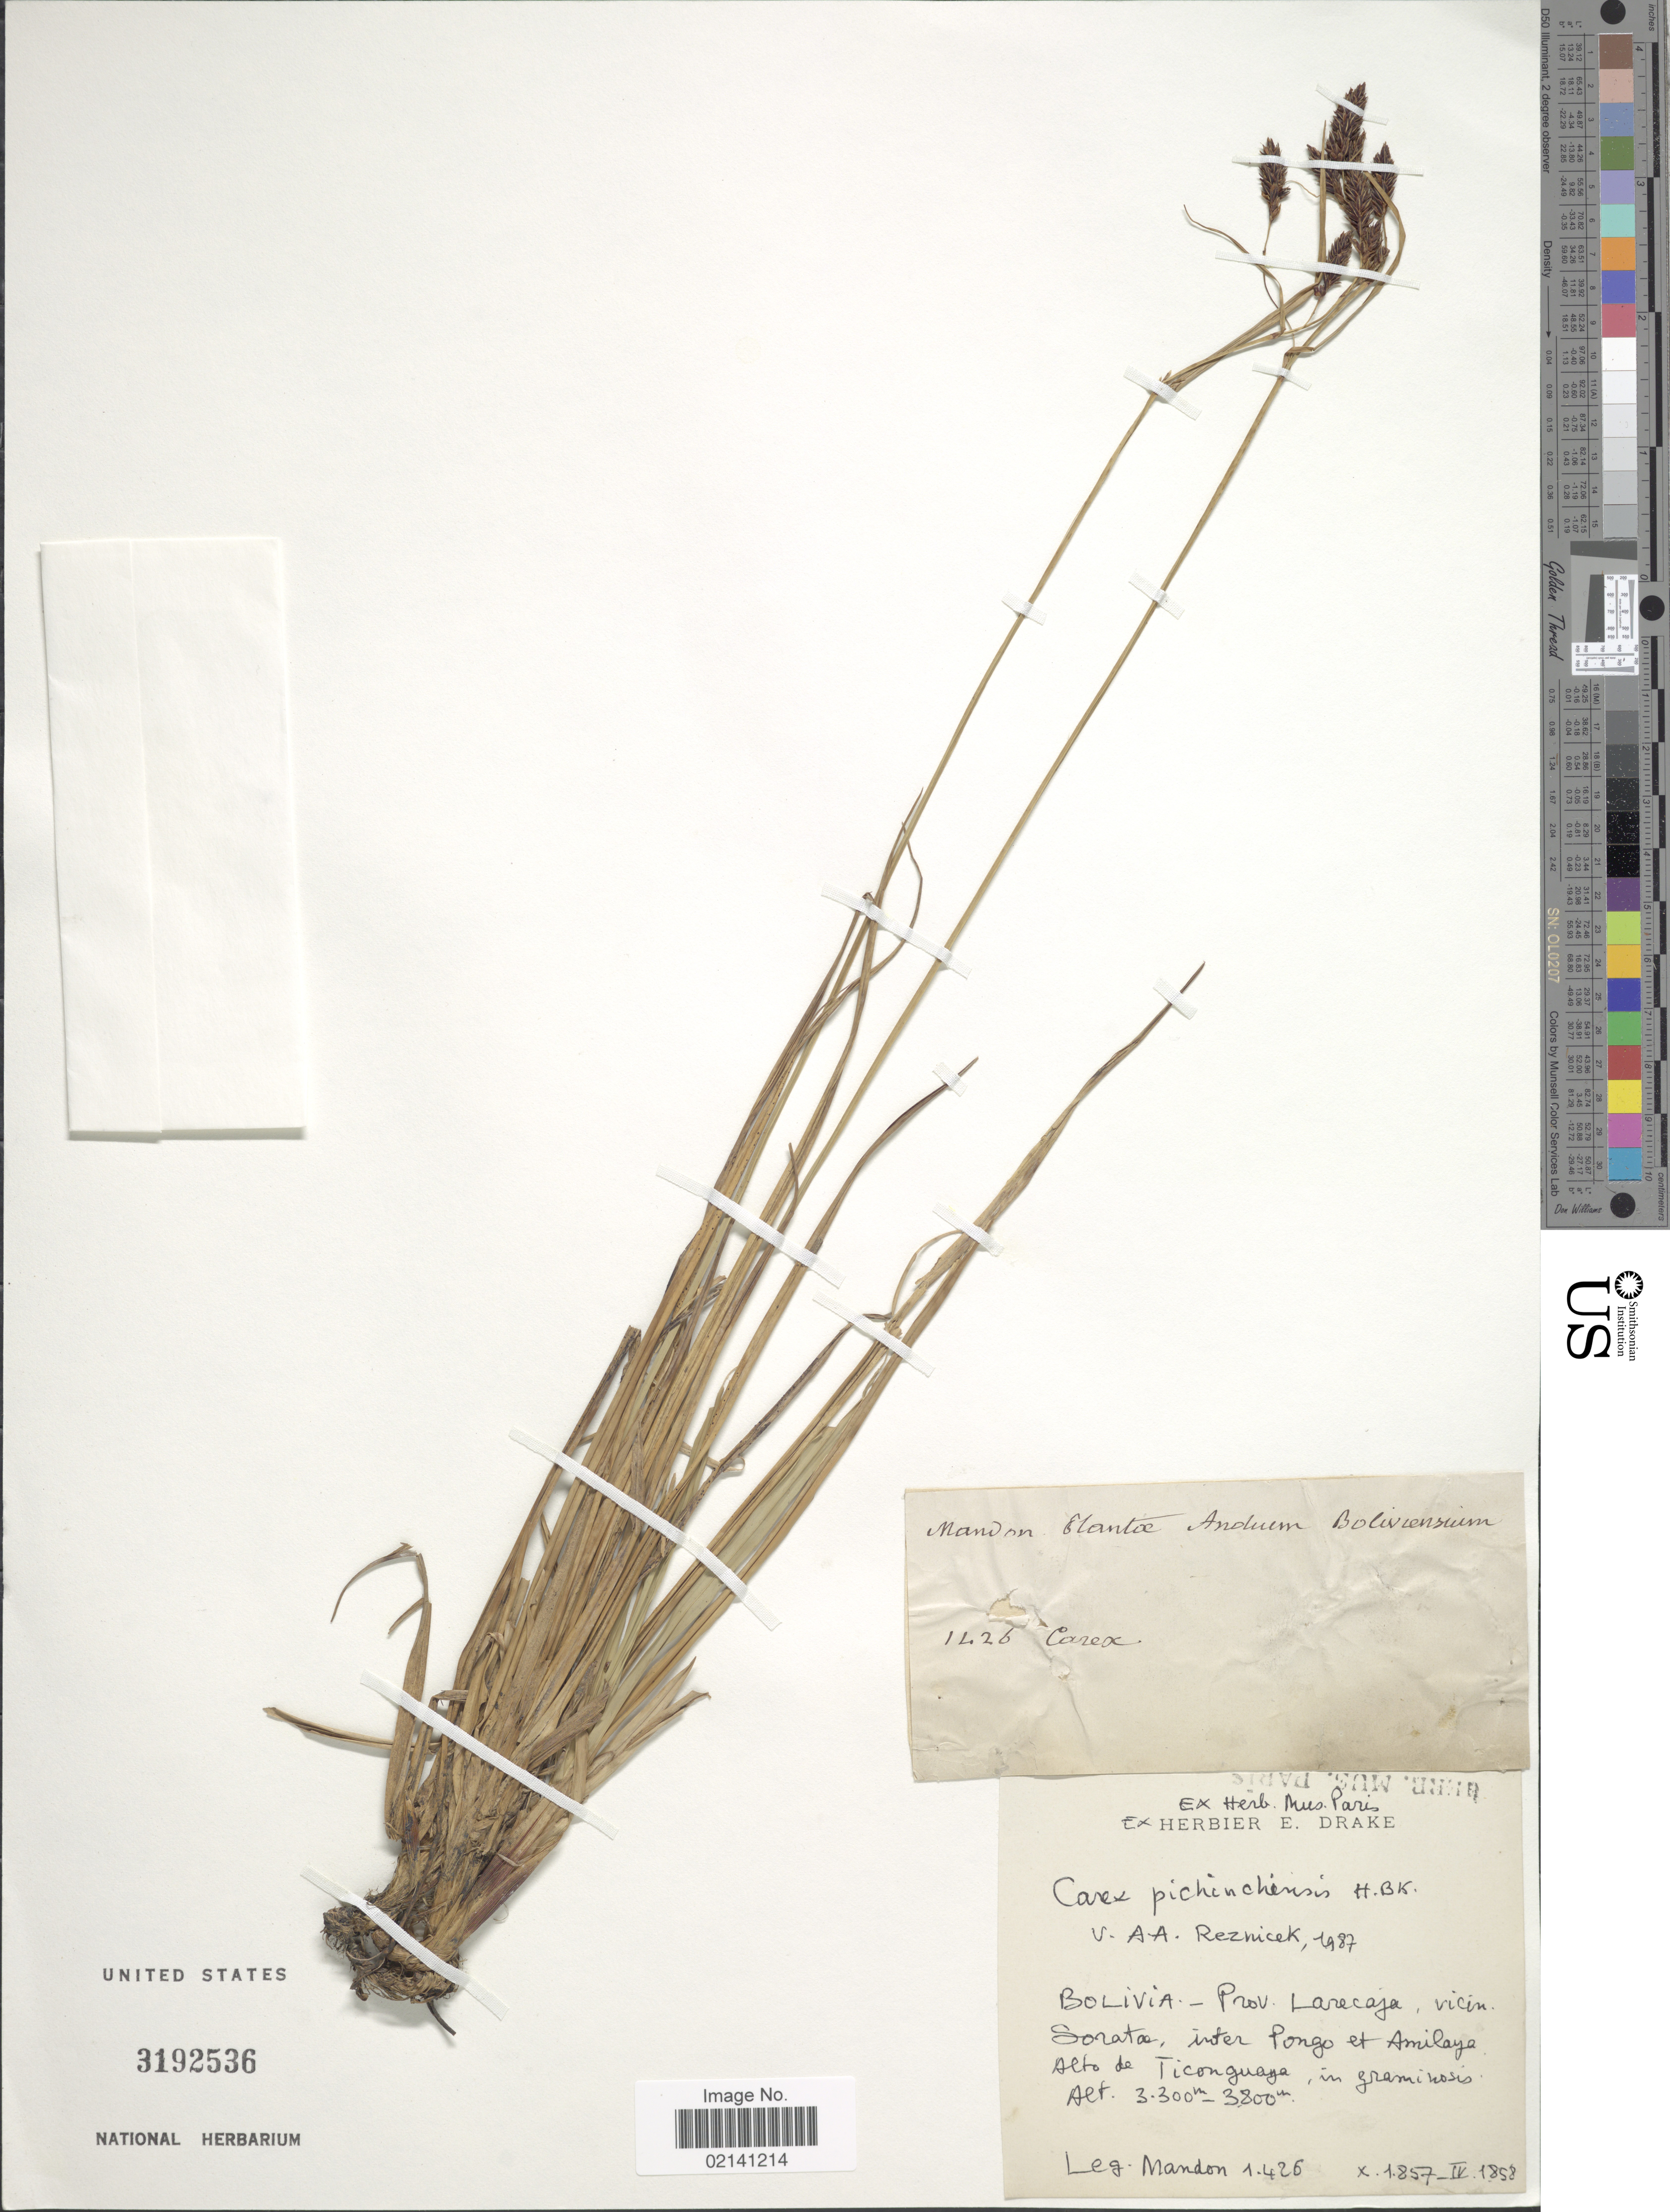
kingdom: Plantae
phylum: Tracheophyta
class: Liliopsida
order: Poales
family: Cyperaceae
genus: Carex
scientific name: Carex pichinchensis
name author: Kunth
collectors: Mandon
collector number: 1426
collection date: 1857-10/1858-04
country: Bolivia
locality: Prov. Larecaja, vicin. Sorata, inter Pongo et Amilaya, Alto de Ticonguaya, in graminosis.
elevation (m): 3300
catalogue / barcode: US 3192536